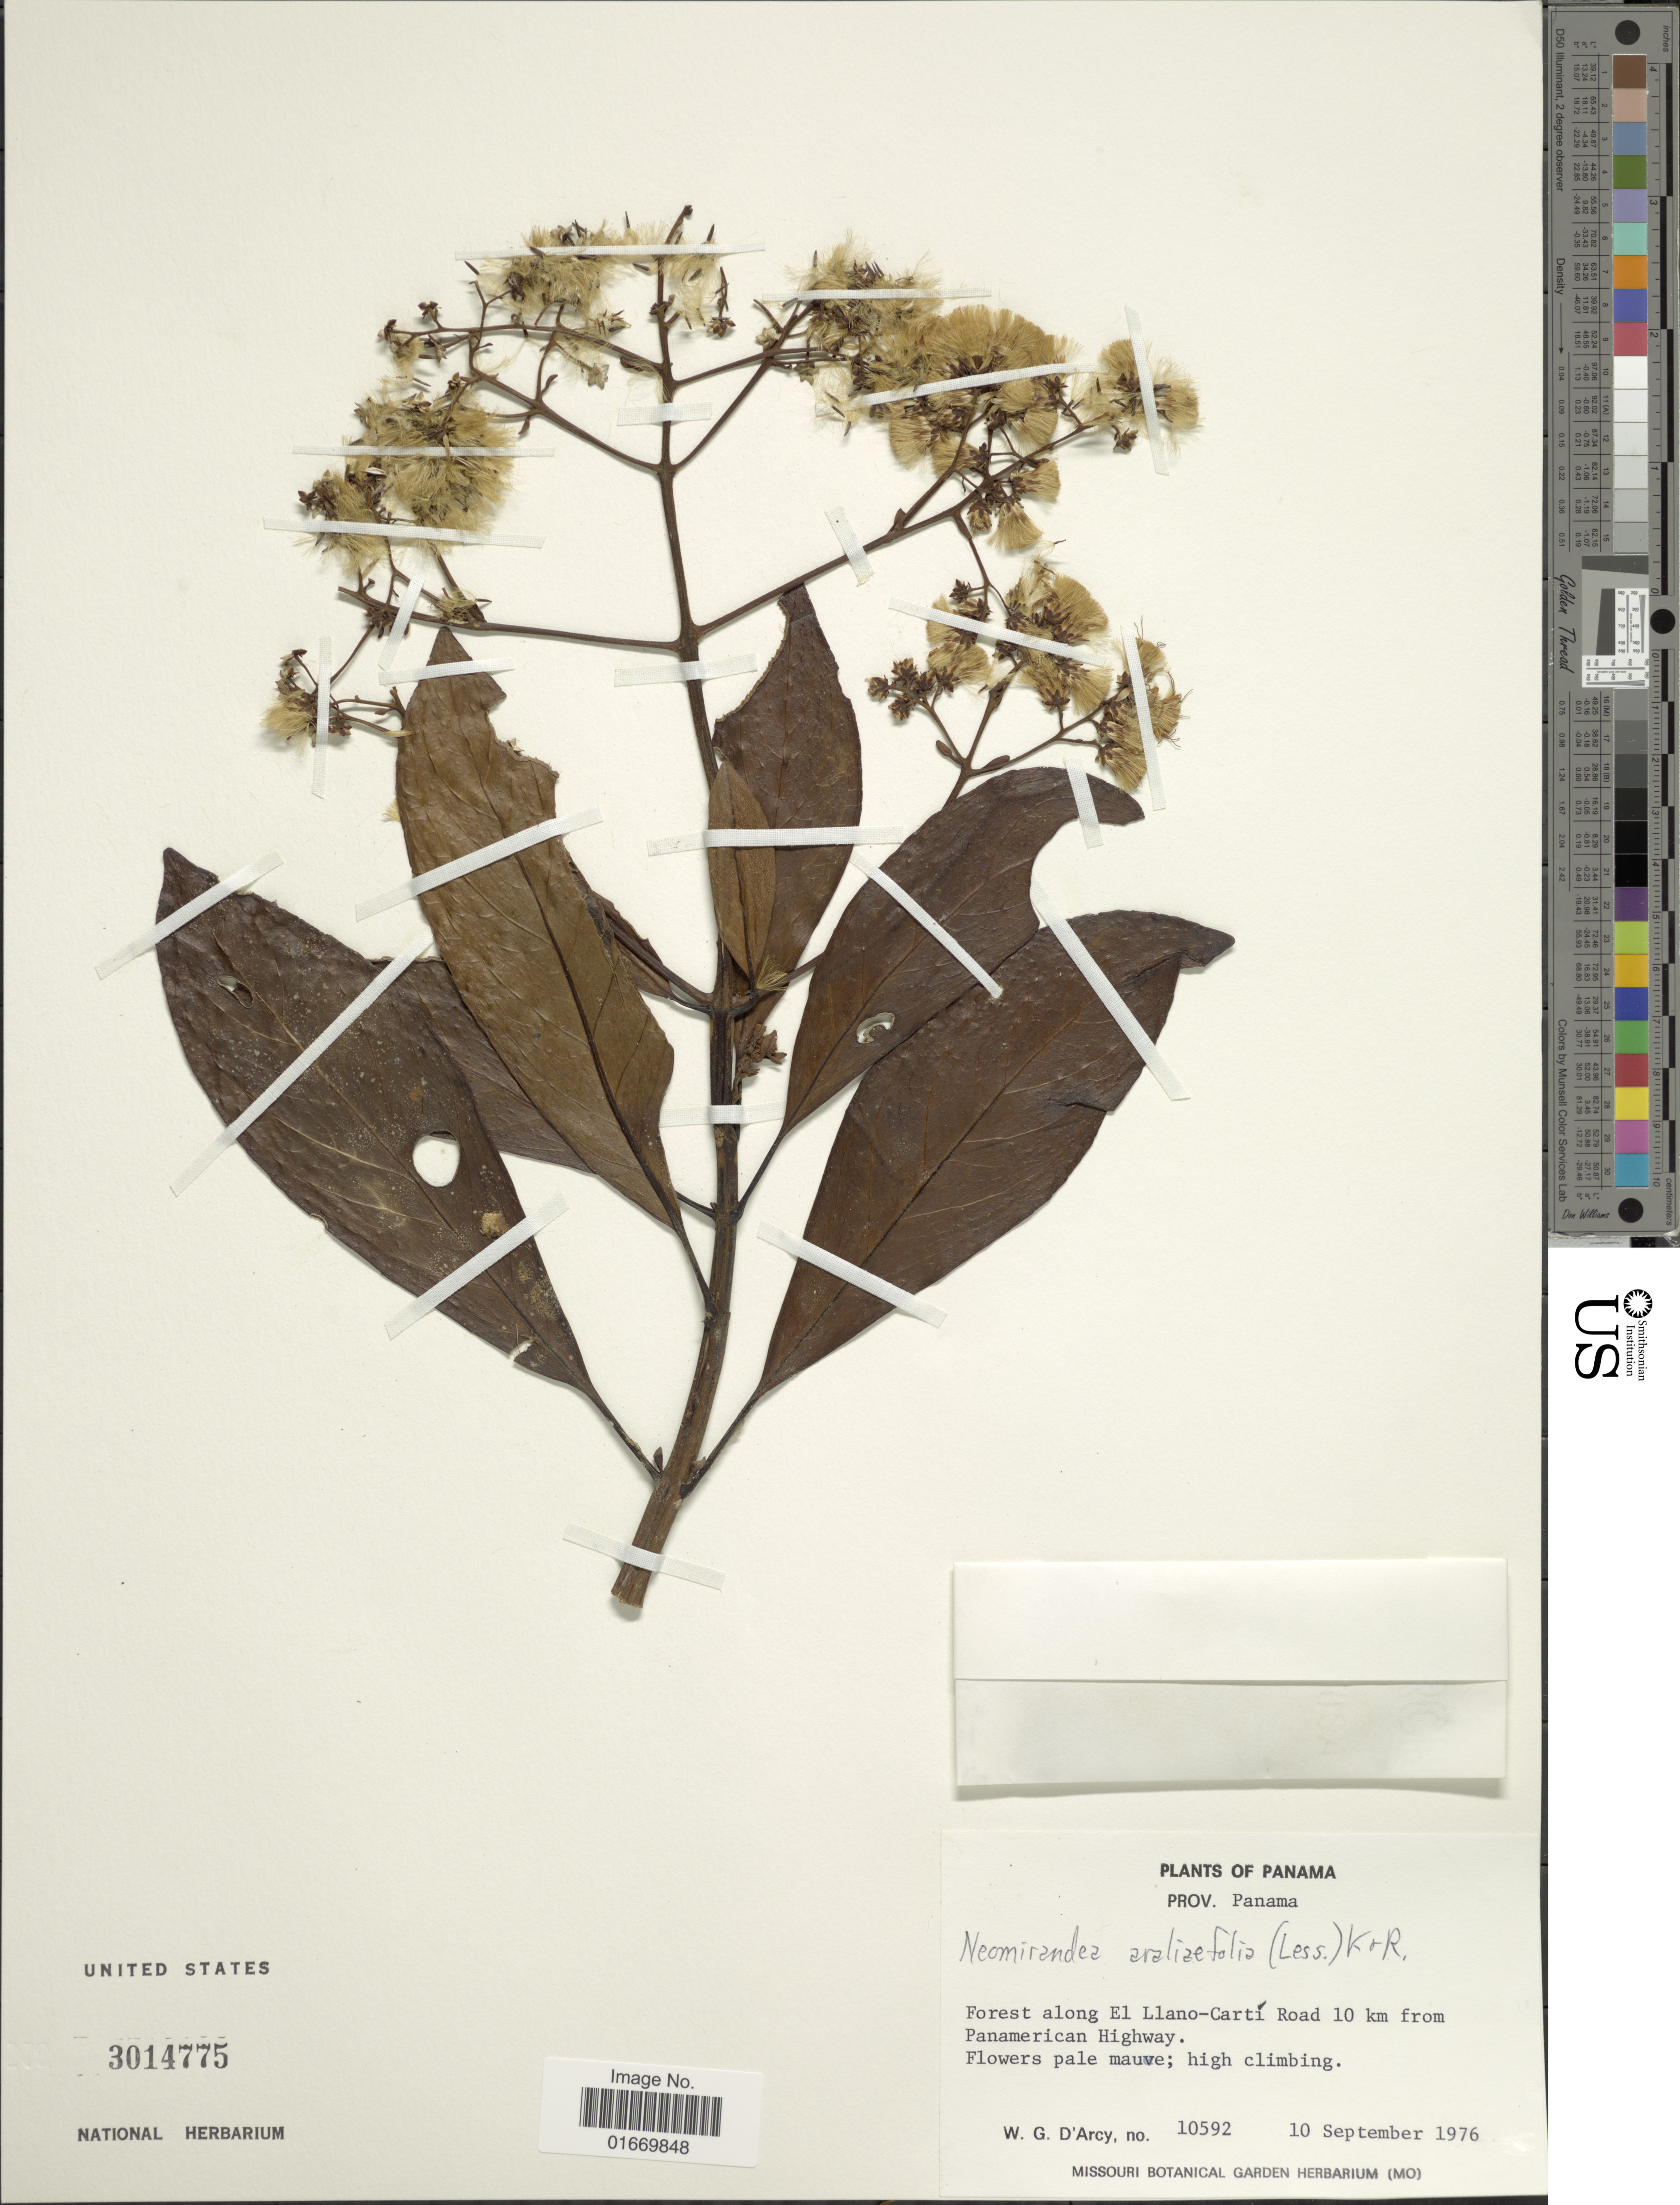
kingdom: Plantae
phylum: Tracheophyta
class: Magnoliopsida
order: Asterales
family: Asteraceae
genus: Neomirandea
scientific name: Neomirandea araliaefolia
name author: (Less.) R.M. King & H. Rob.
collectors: W. G. D'Arcy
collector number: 10592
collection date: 1976-09-10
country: Panama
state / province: Panamá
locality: Forest along El Llano-Carti Road 10 km from Panamerican Highway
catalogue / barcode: US 3014775